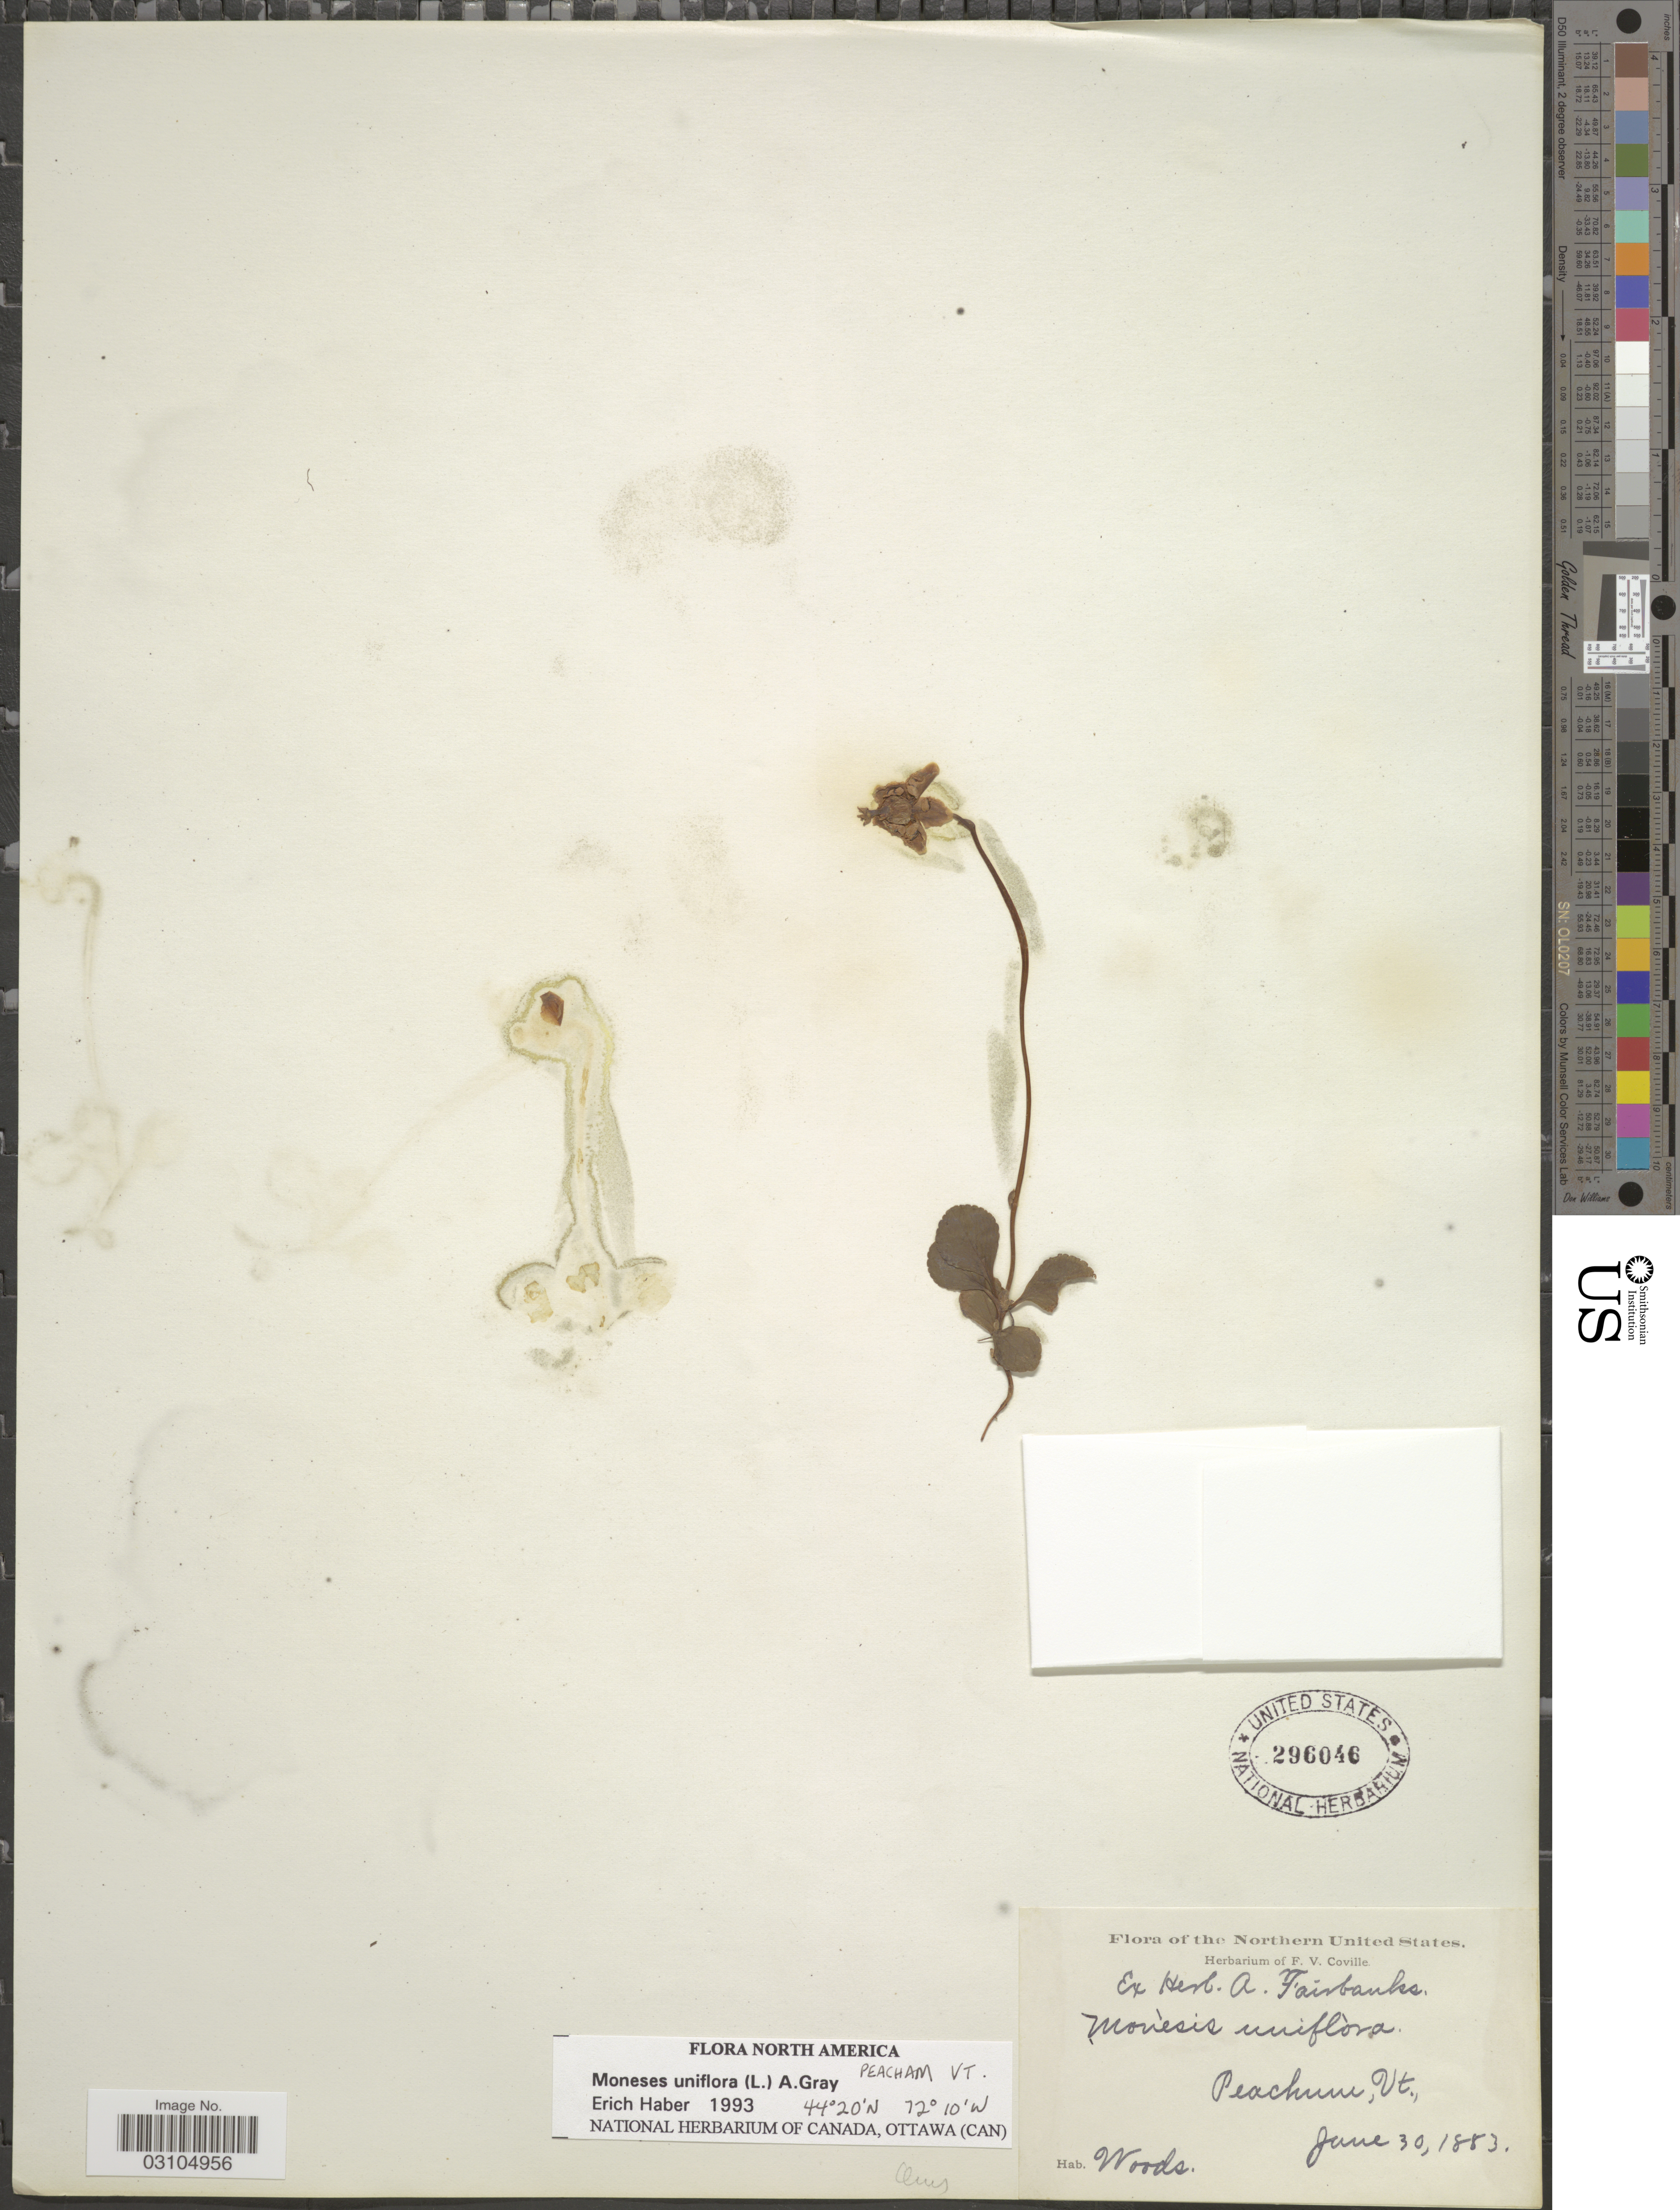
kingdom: Plantae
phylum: Tracheophyta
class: Magnoliopsida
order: Ericales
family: Ericaceae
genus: Moneses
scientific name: Moneses uniflora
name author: (L.) A. Gray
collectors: ex herb. F. V. Coville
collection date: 1883-06-30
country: United States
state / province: Vermont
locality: The Northern United States, Peacham, Vt.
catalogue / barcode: US 296046